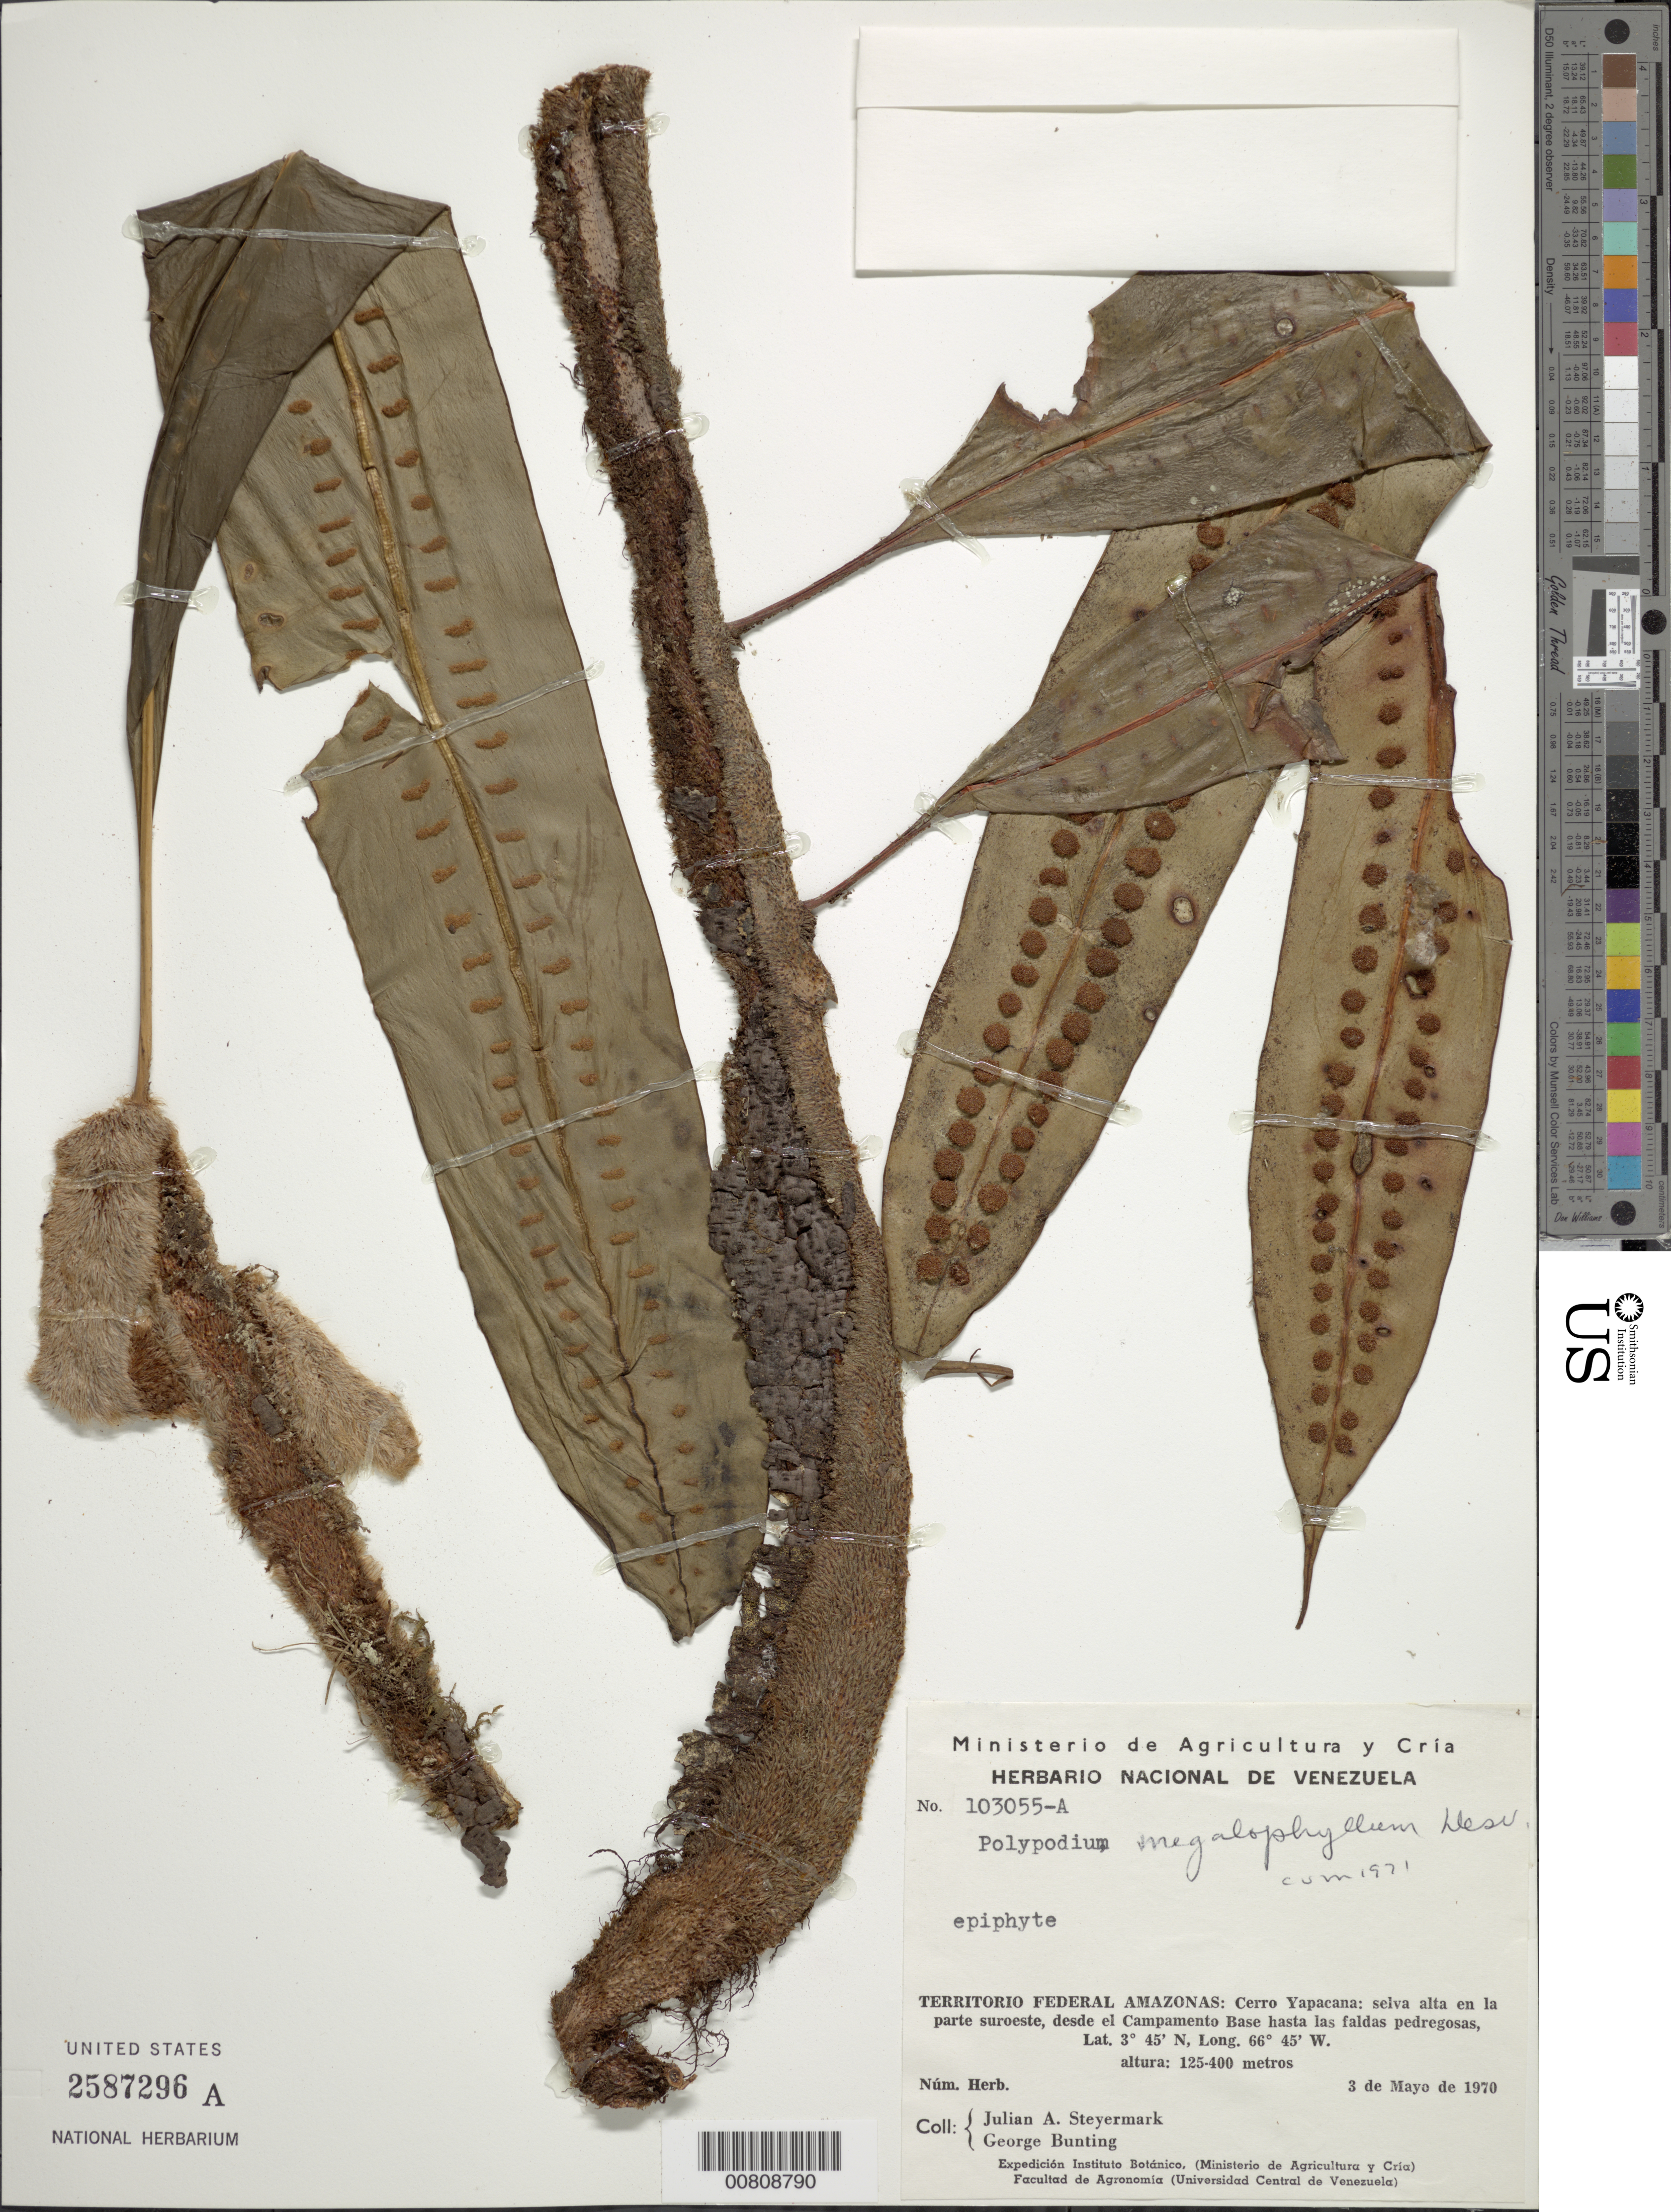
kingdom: Plantae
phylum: Tracheophyta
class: Polypodiopsida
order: Polypodiales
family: Polypodiaceae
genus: Microgramma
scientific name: Microgramma megalophylla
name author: (Desv.) de la Sota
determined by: Morton, C. V.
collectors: J. Steyermark & G. S. Bunting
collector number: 103055 A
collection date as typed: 3-May-70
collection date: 1970-05-03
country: Venezuela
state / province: Amazonas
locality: Cerro Yapacána, parte suroeste, desde el Campamento Base hasta las faldas pedregosas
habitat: High forest in the southwestern part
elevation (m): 125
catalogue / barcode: US 2587296A